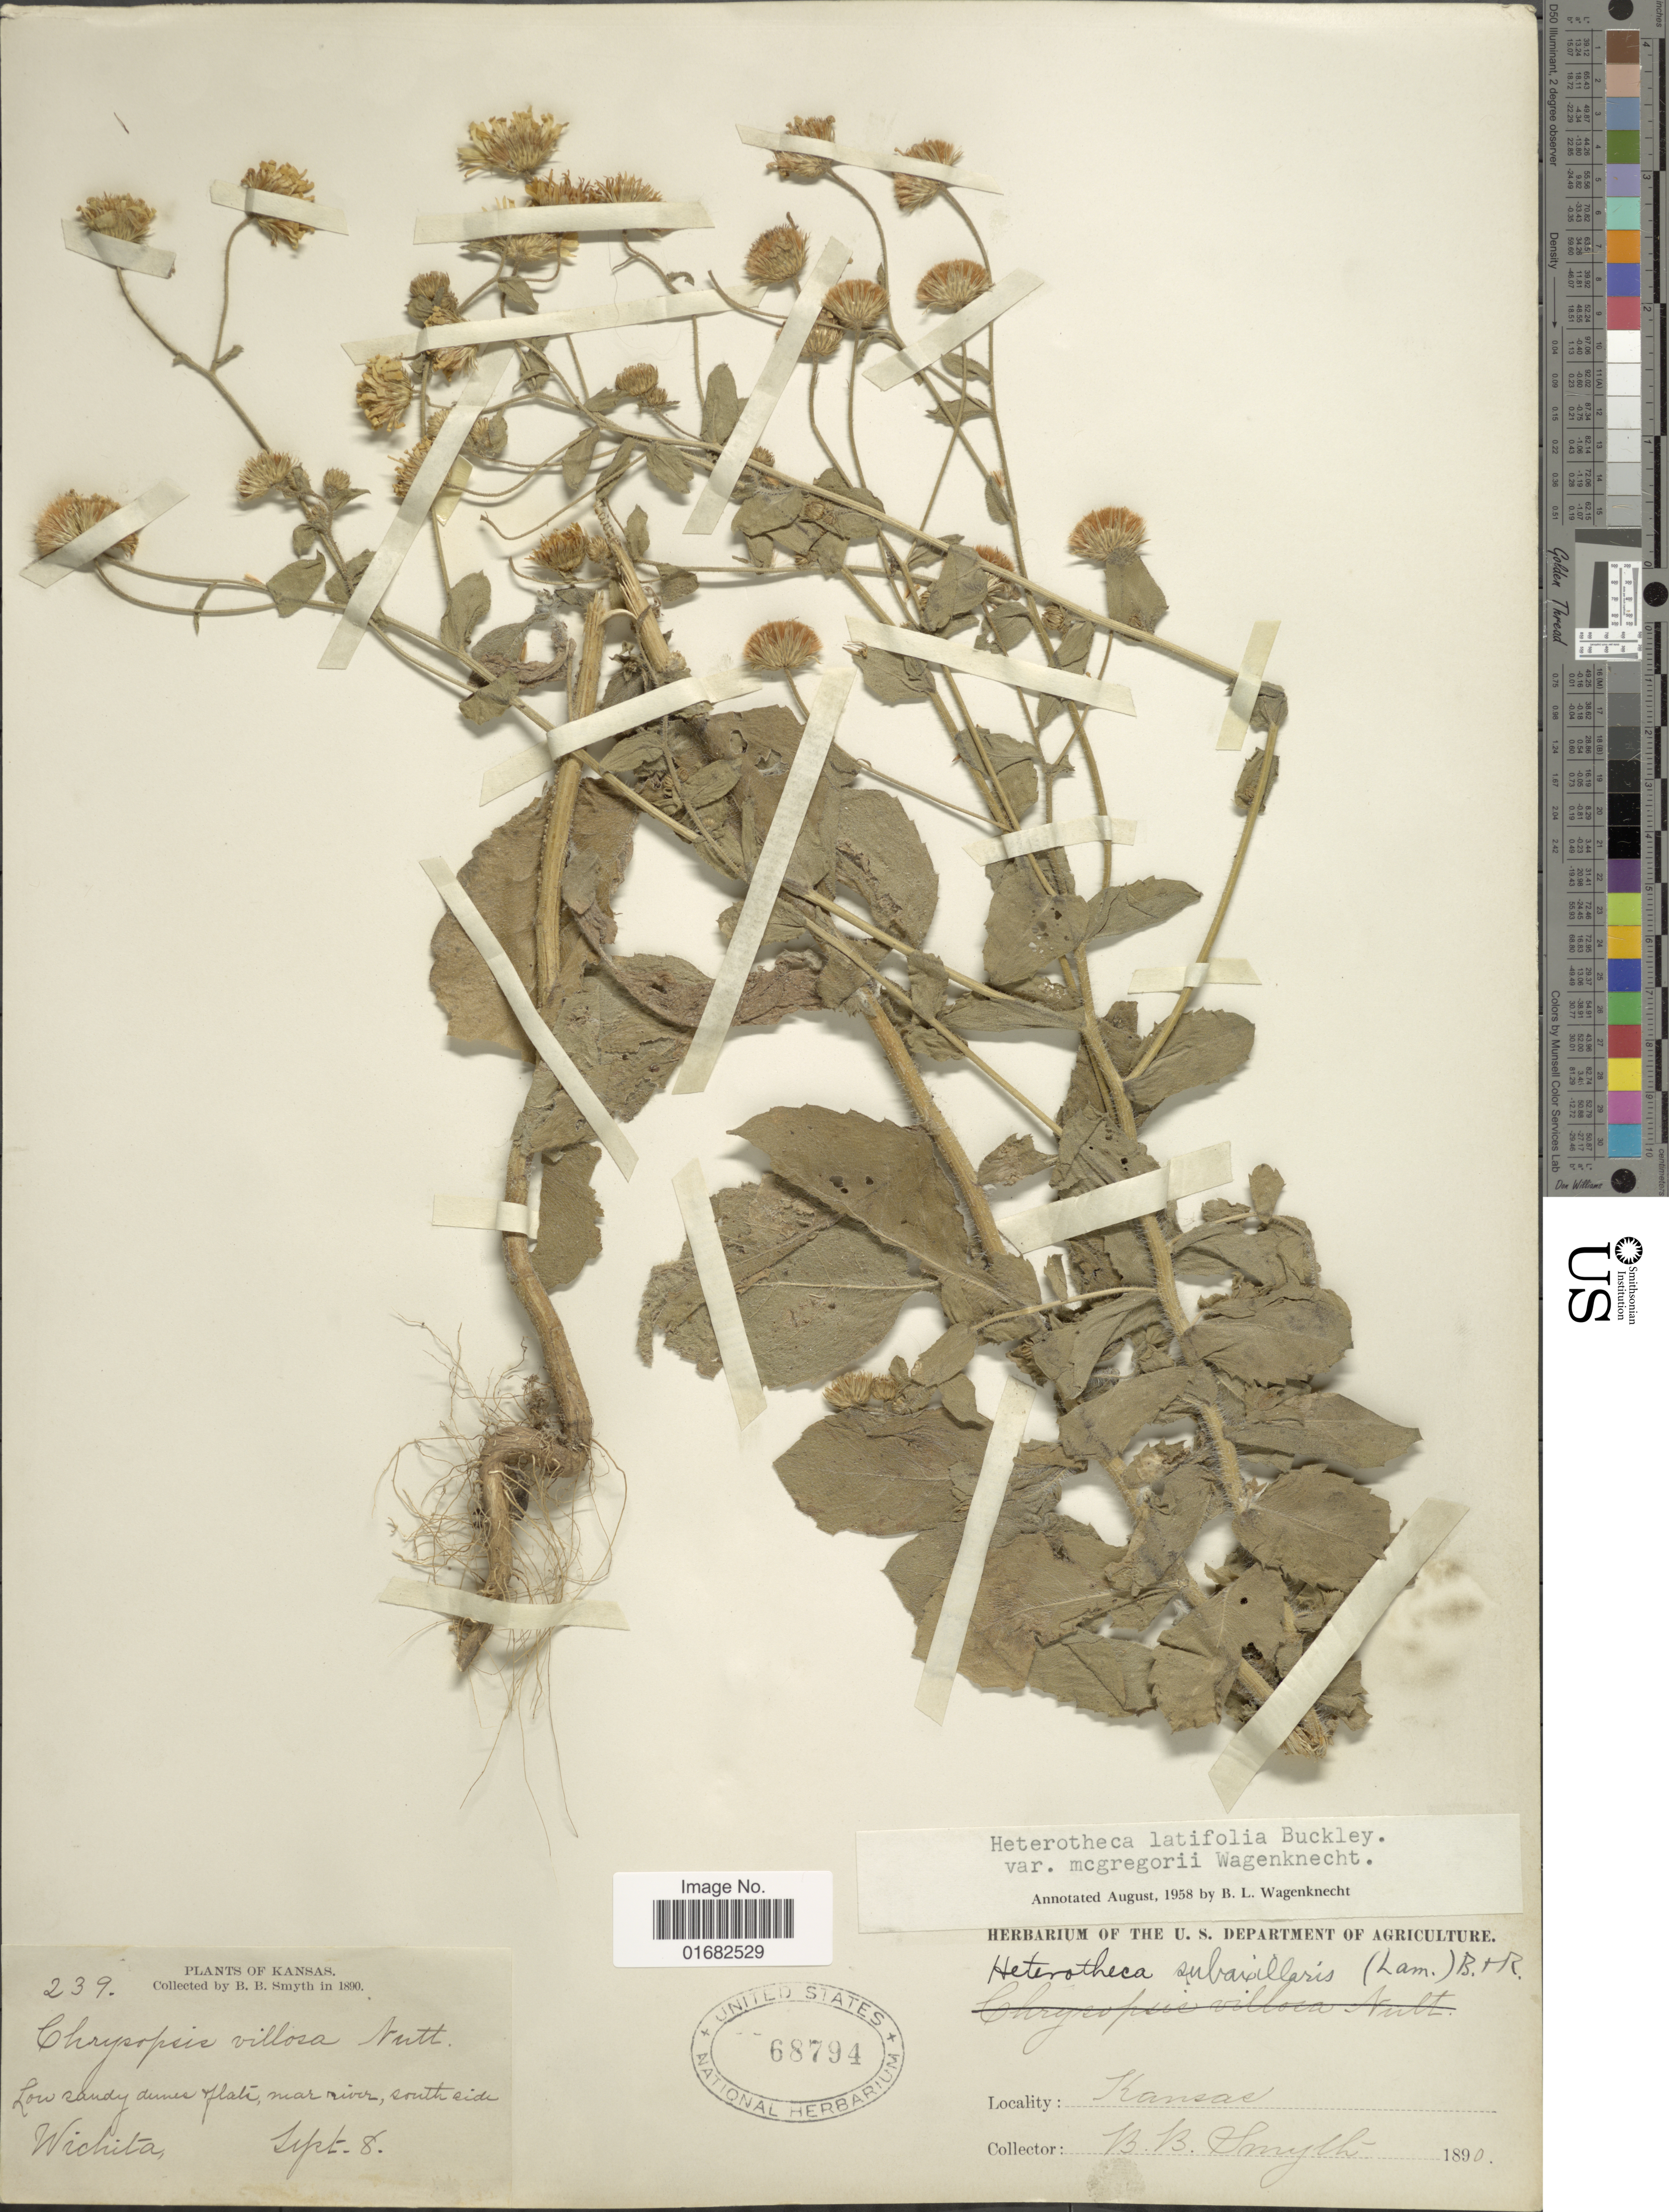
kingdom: Plantae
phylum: Tracheophyta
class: Magnoliopsida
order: Asterales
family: Asteraceae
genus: Heterotheca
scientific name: Heterotheca latifolia var. macgregoris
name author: B. Wagenkn.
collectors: B. Smyth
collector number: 239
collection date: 1890-09-08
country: United States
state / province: Kansas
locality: Near river, south side. Wichita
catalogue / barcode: US 68794